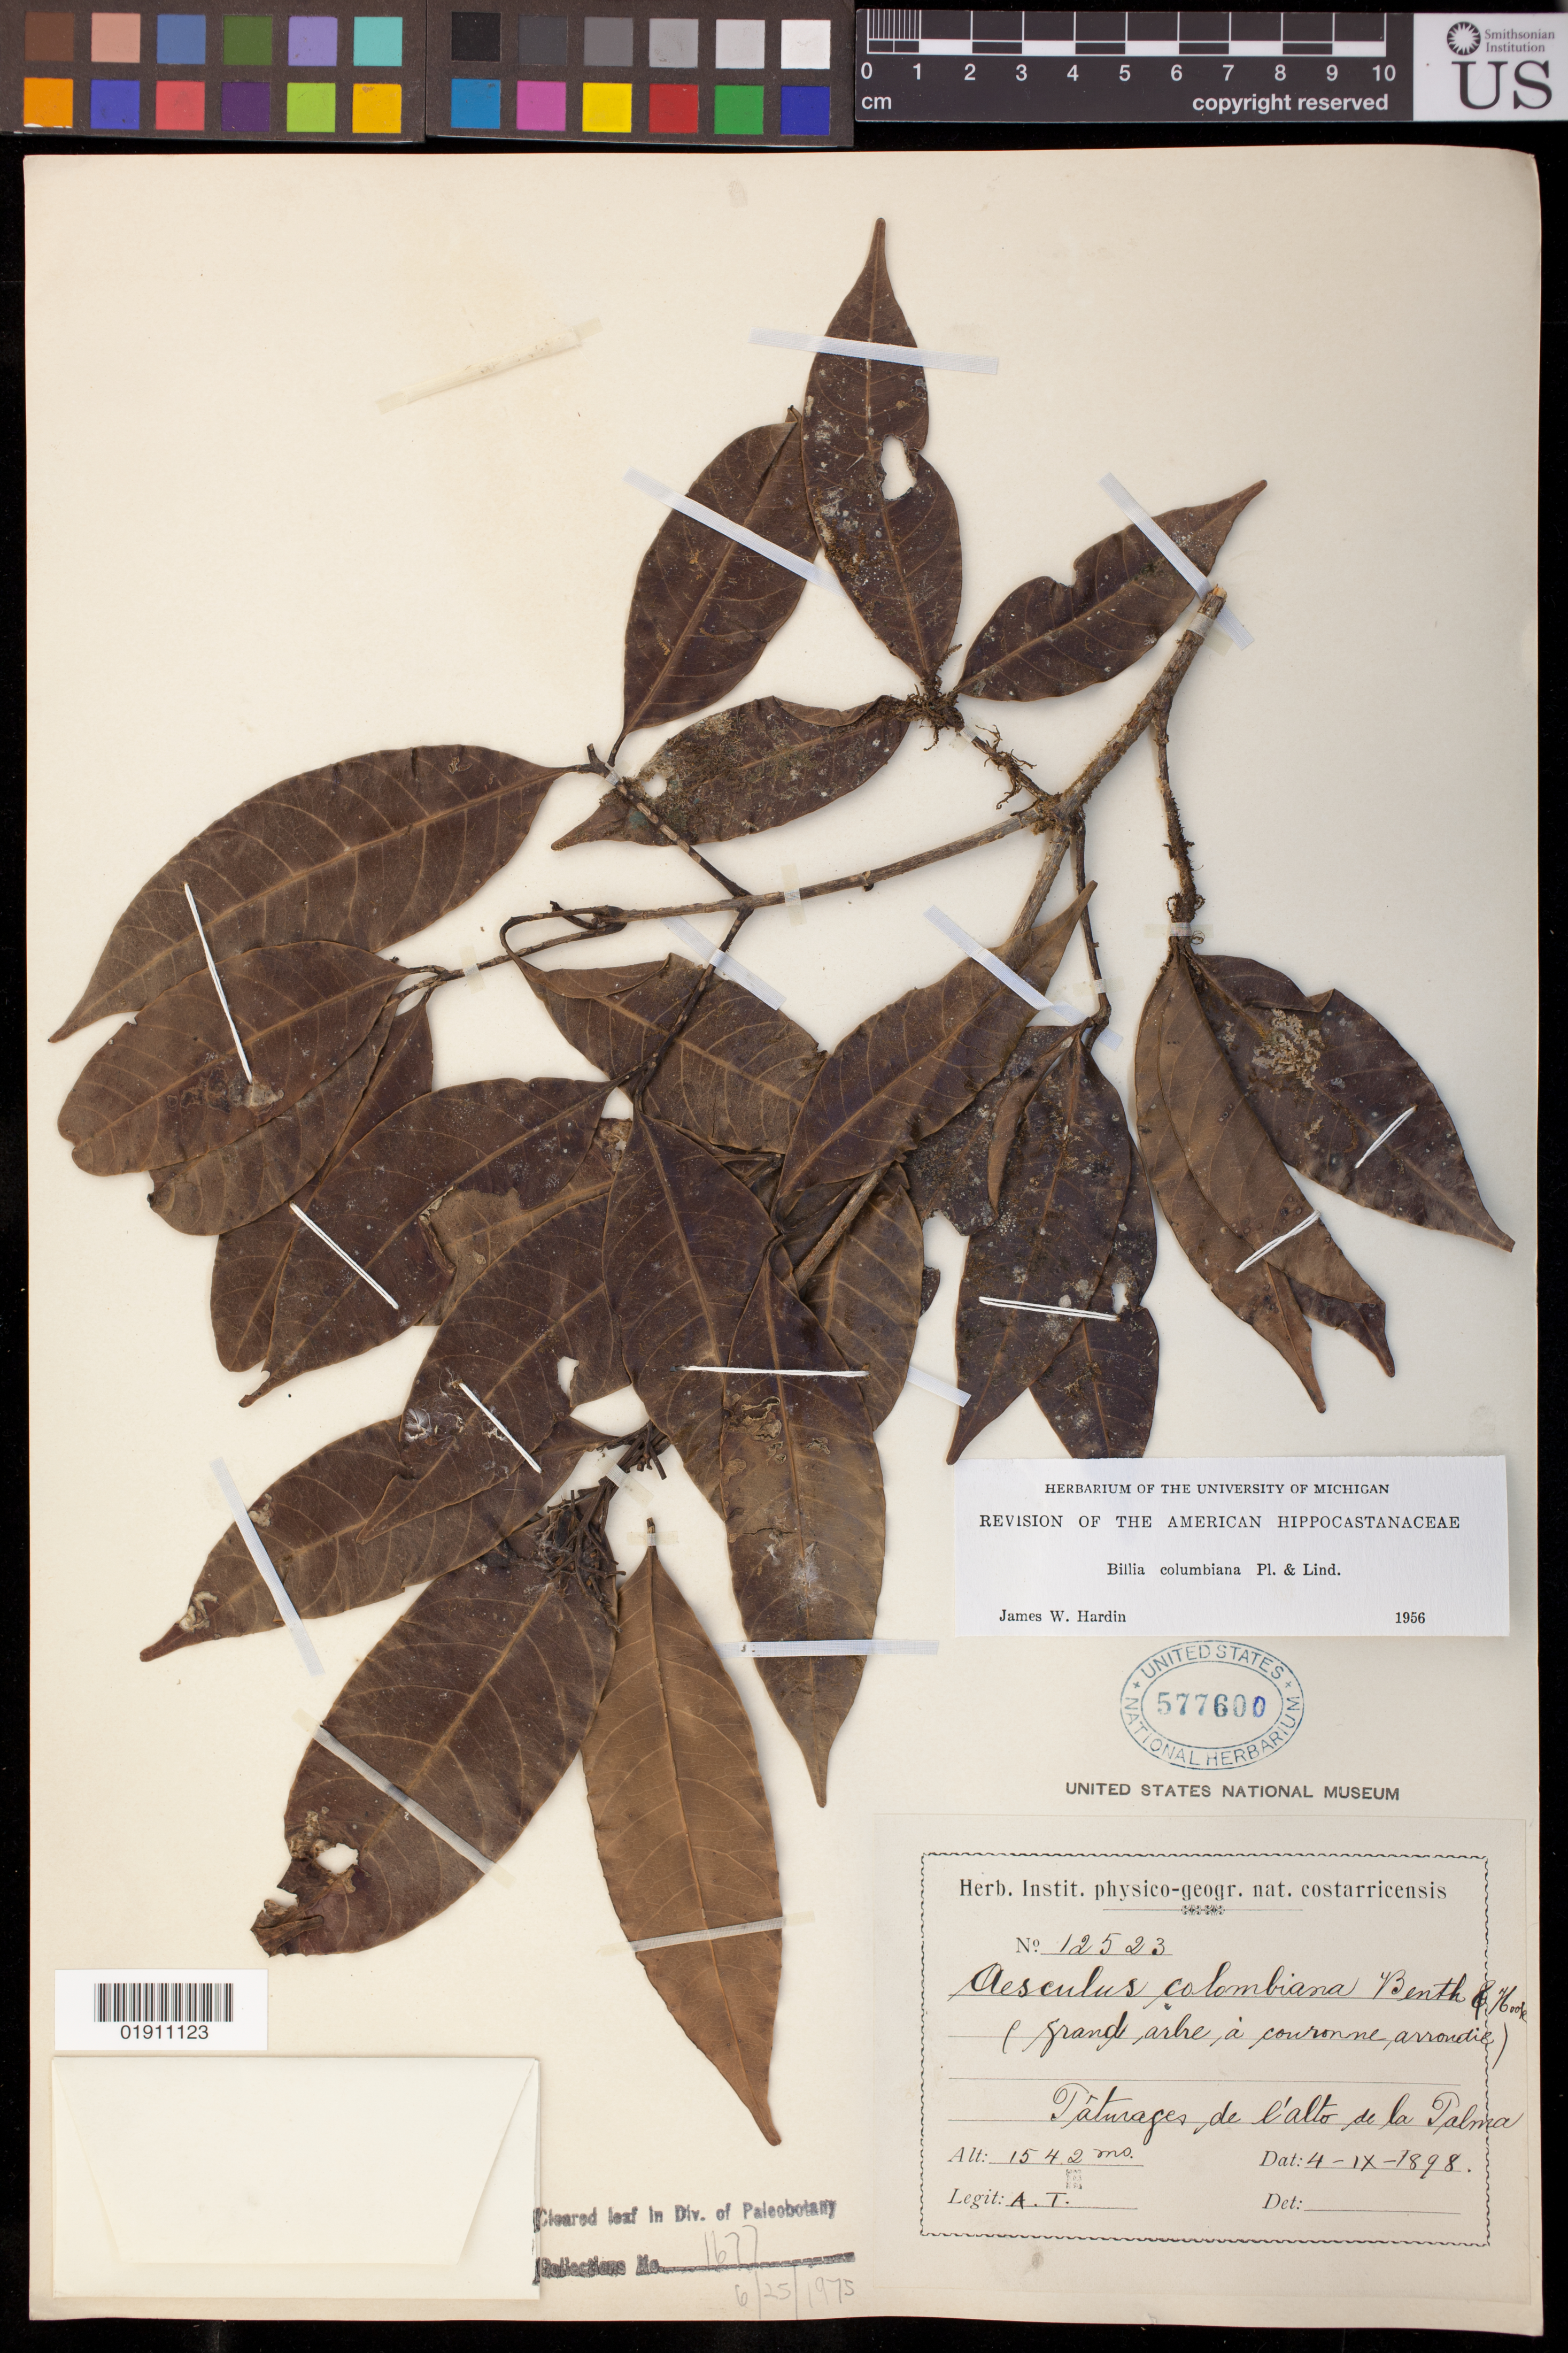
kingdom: Plantae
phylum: Tracheophyta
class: Magnoliopsida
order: Sapindales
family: Sapindaceae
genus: Billia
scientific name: Billia columbiana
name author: Planch. & Linden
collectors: A. Tonduz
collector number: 12523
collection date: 1898-09-04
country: Costa Rica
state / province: San José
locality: Taturages de l'alto de la Palma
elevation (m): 1542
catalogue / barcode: US 577600